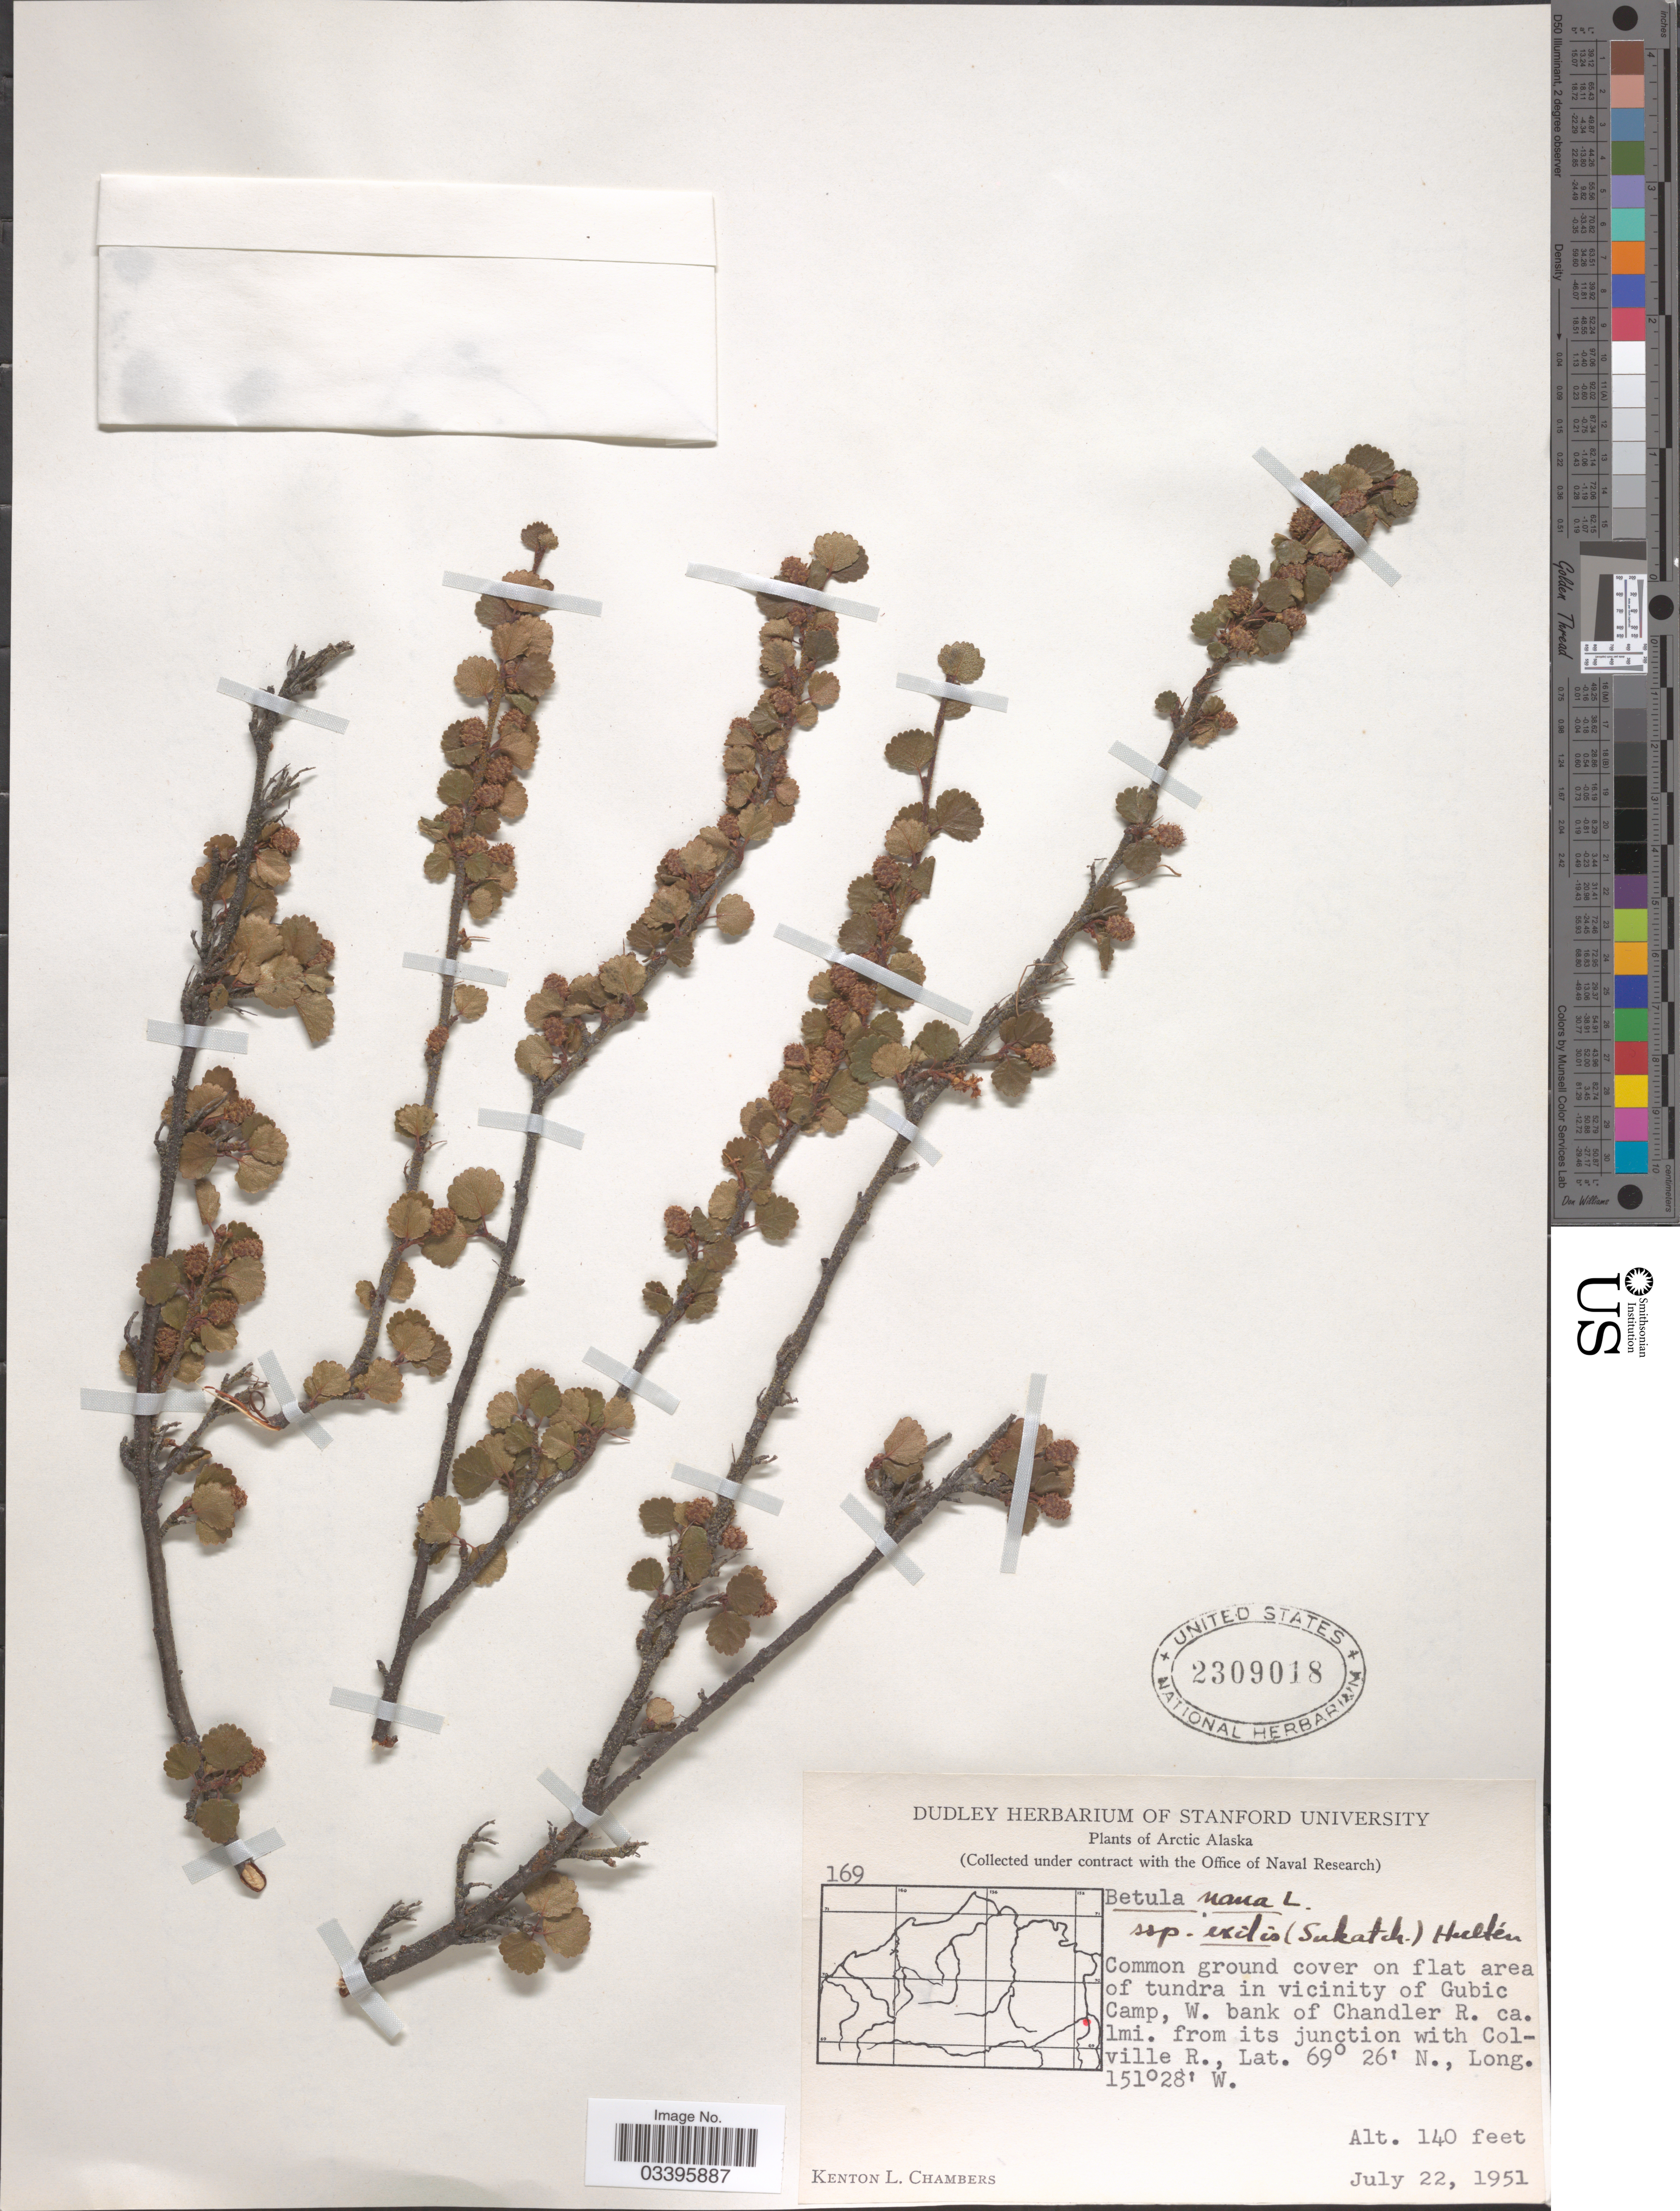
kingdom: Plantae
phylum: Tracheophyta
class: Magnoliopsida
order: Fagales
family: Betulaceae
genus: Betula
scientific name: Betula nana subsp. exilis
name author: L.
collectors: K. L. Chambers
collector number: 169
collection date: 1951-07-22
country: United States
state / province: Alaska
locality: Arctic Alaska. Common ground cover on flat area of tundra in vicinity of Gubic Camp, W. bank of Chandler R. ca. lmi. from its junction with Colville R.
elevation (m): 43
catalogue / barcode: US 2309018